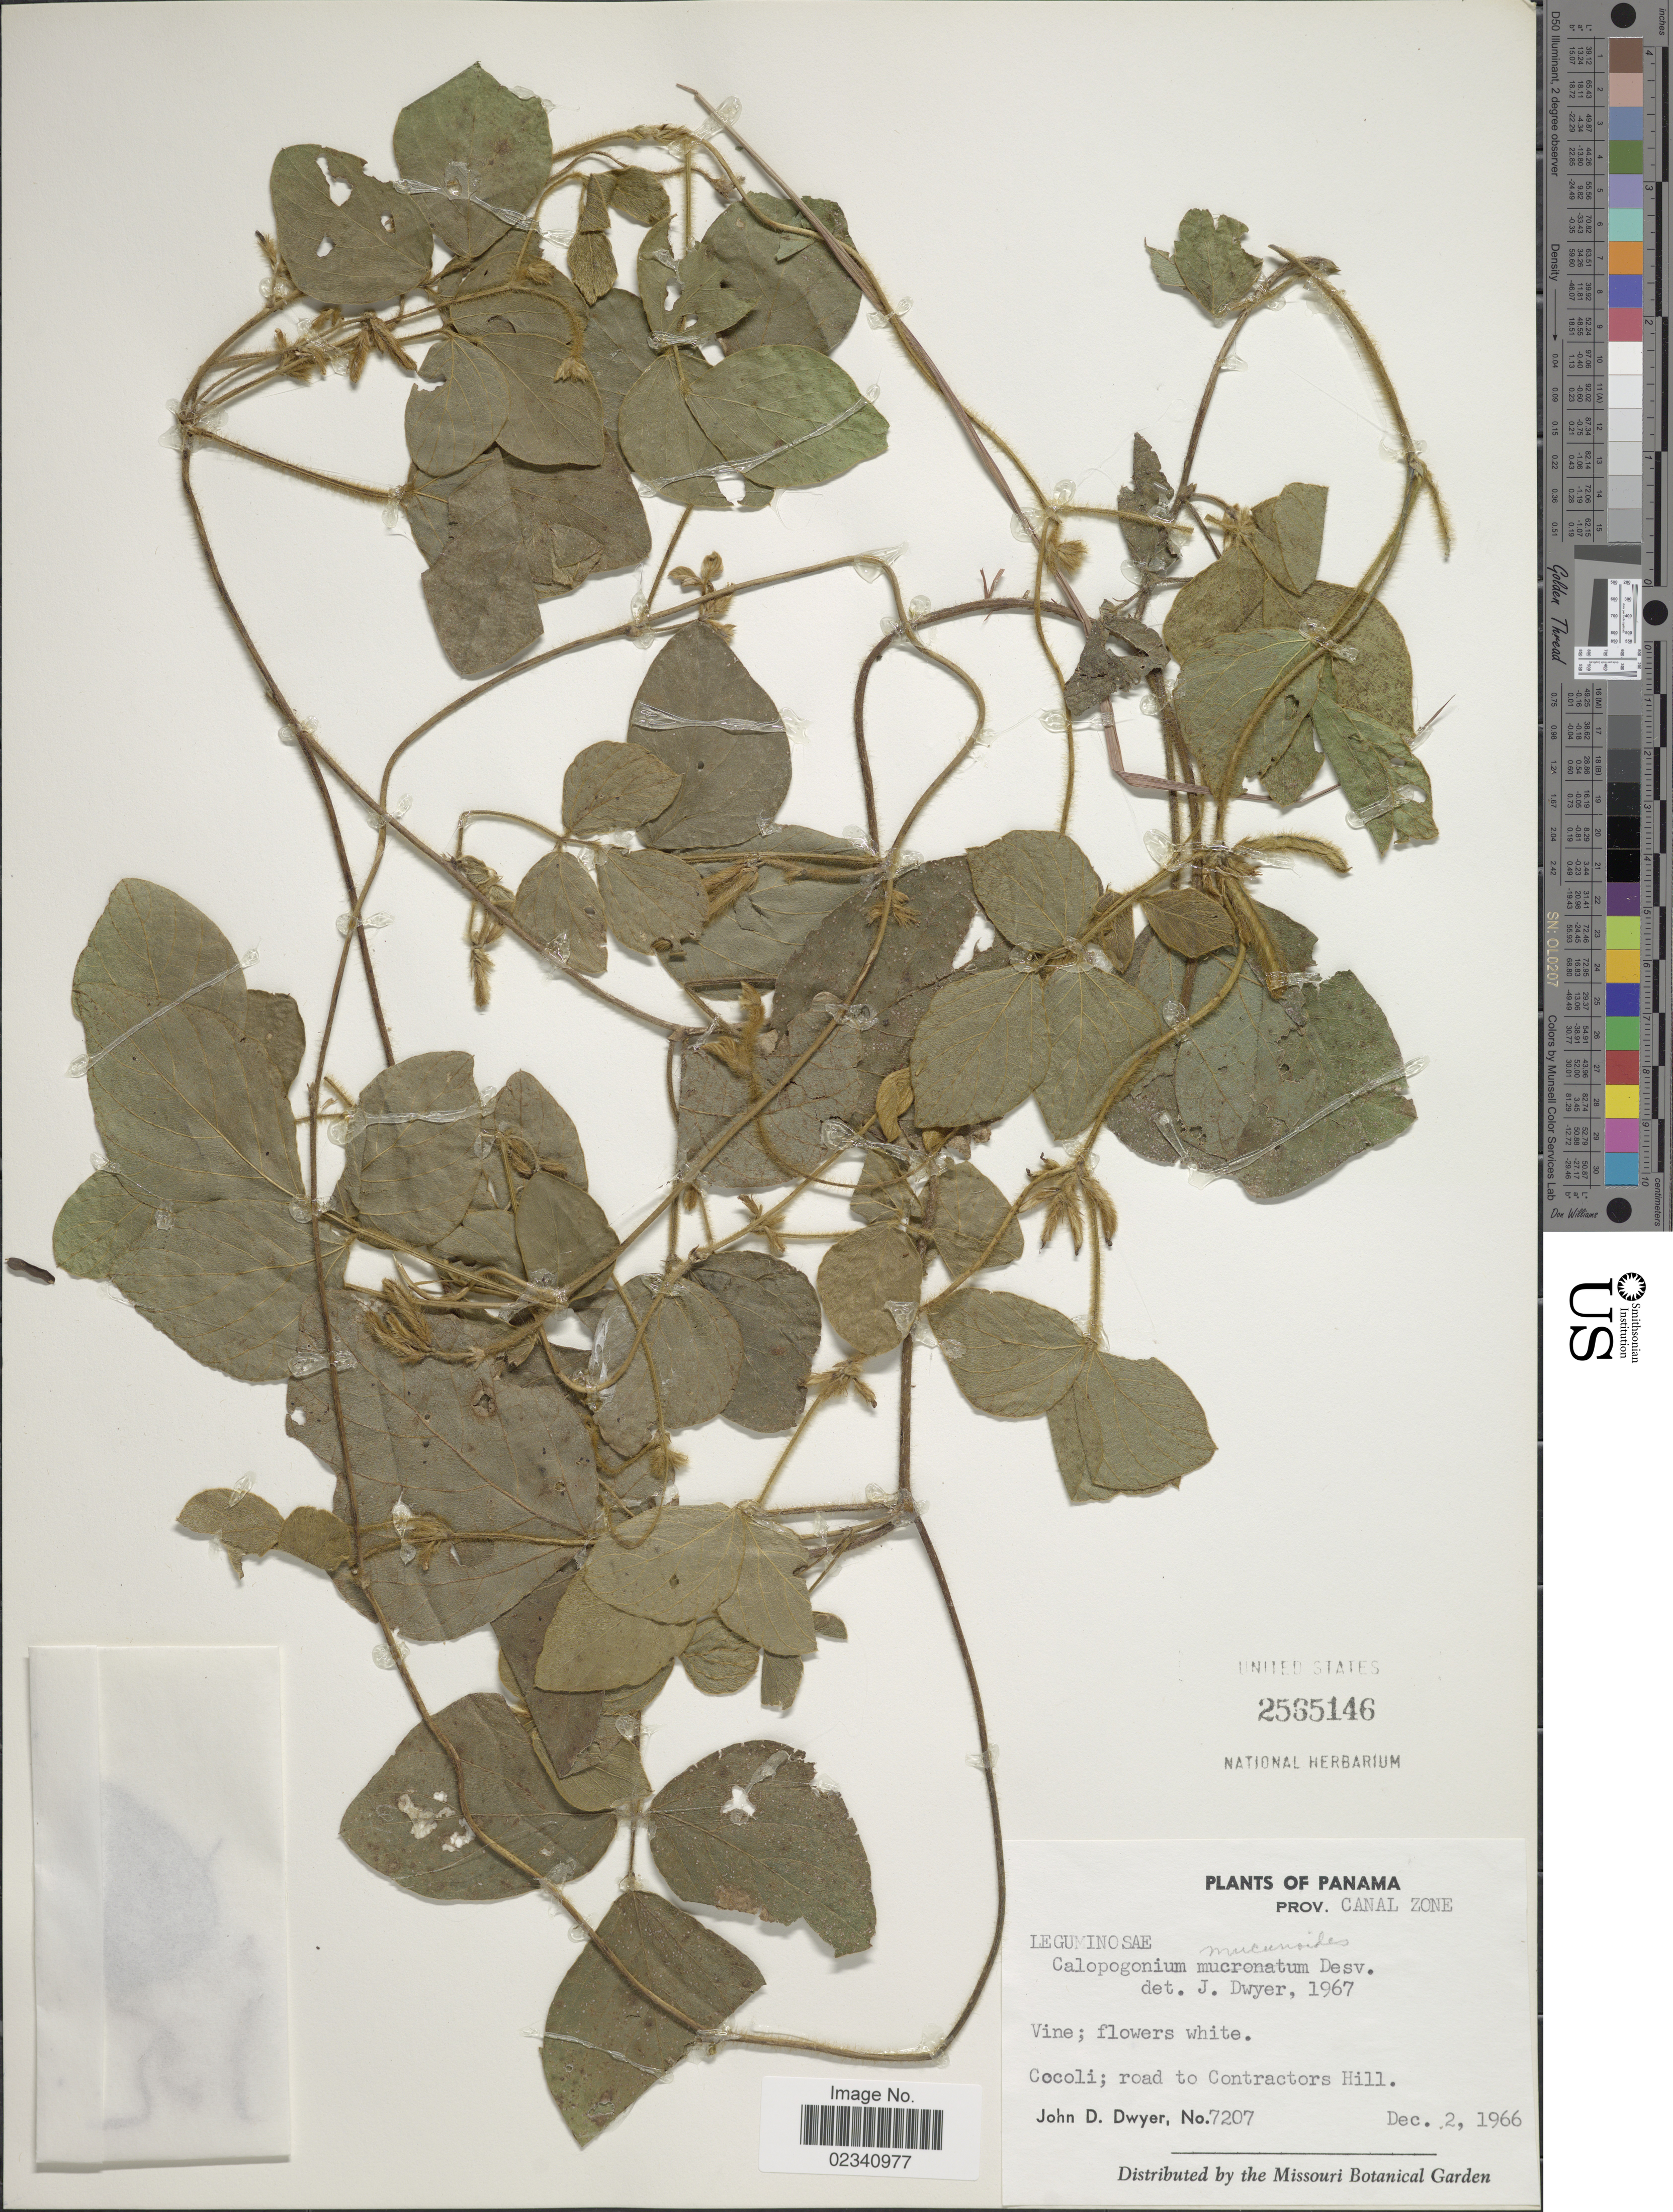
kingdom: Plantae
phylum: Tracheophyta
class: Magnoliopsida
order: Fabales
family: Fabaceae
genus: Calopogonium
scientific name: Calopogonium mucunoides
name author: Desv.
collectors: J. D. Dwyer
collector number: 7207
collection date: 1966-12-02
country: Panama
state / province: Panamá Oeste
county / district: Canal Zone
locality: Cocoli; road to Contractors Hill.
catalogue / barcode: US 2565146